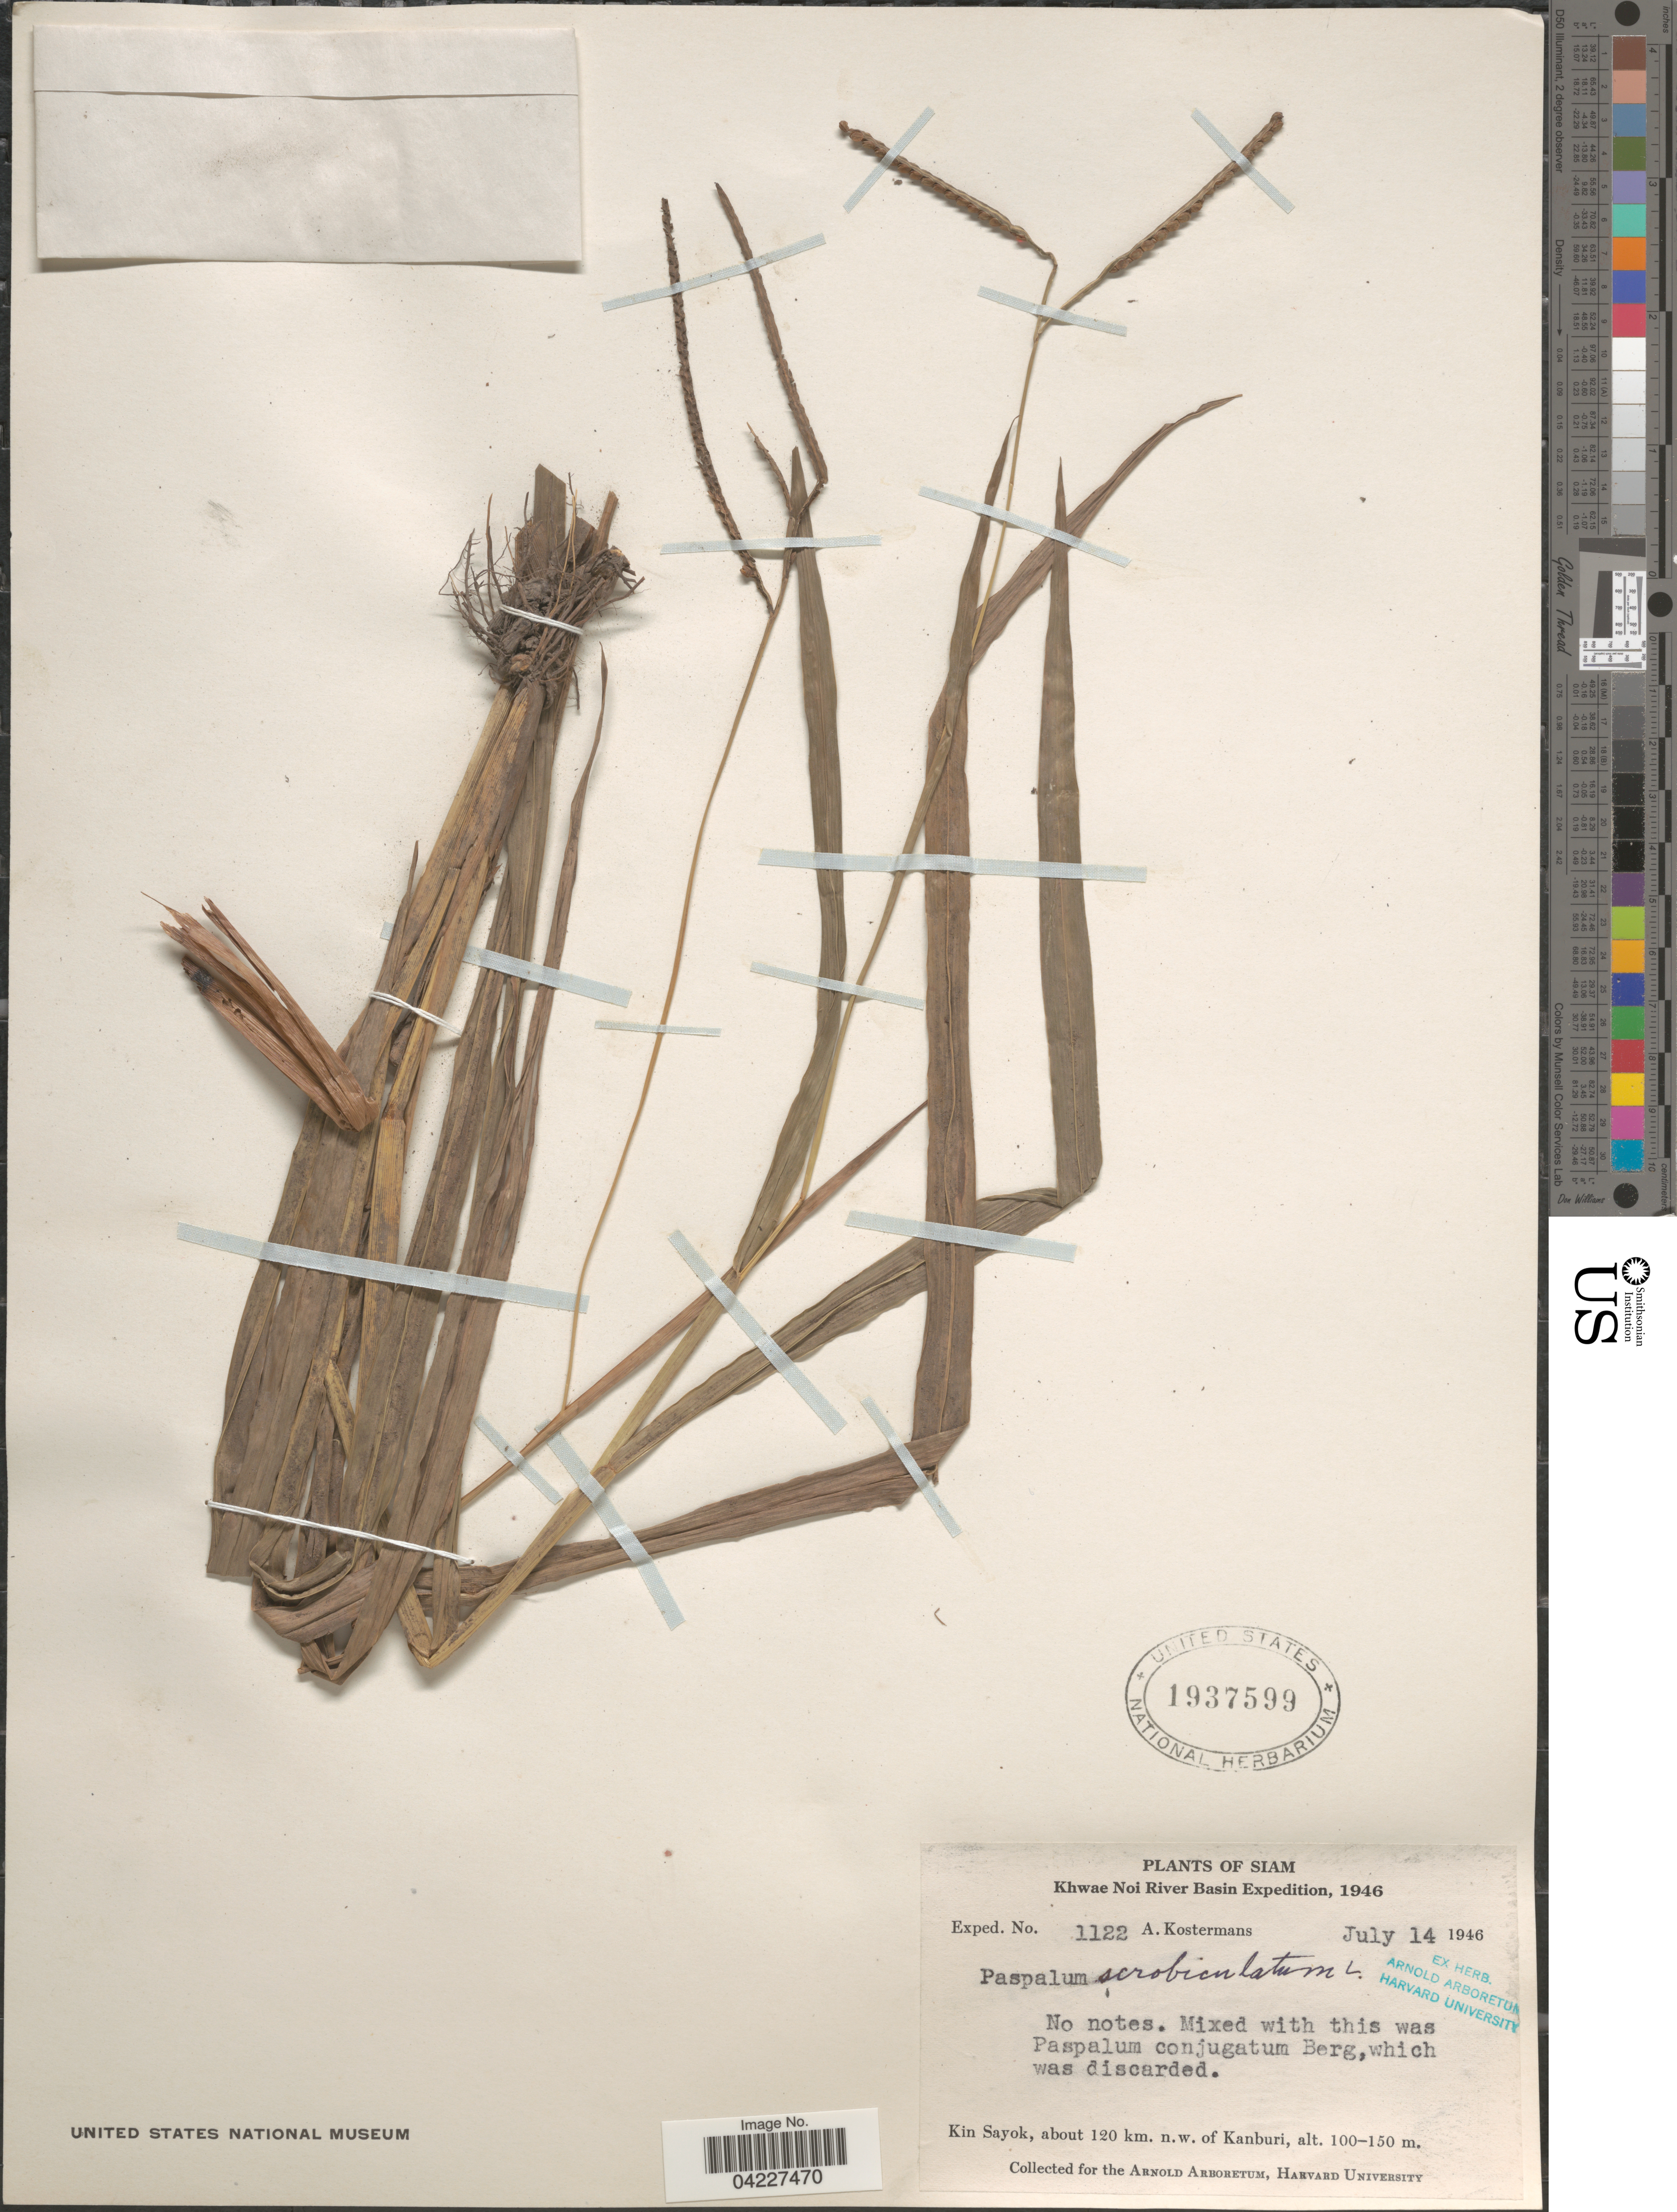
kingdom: Plantae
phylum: Tracheophyta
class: Liliopsida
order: Poales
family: Poaceae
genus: Paspalum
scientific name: Paspalum scrobiculatum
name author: L.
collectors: A. J. G. Kostermans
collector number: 1122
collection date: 1946-07-14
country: Thailand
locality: Siam. Khwae Noi River Basin Expedition, 1946. Kin Sayok, about 120 km. n.w. of Kanburi.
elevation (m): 100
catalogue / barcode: US 1937599